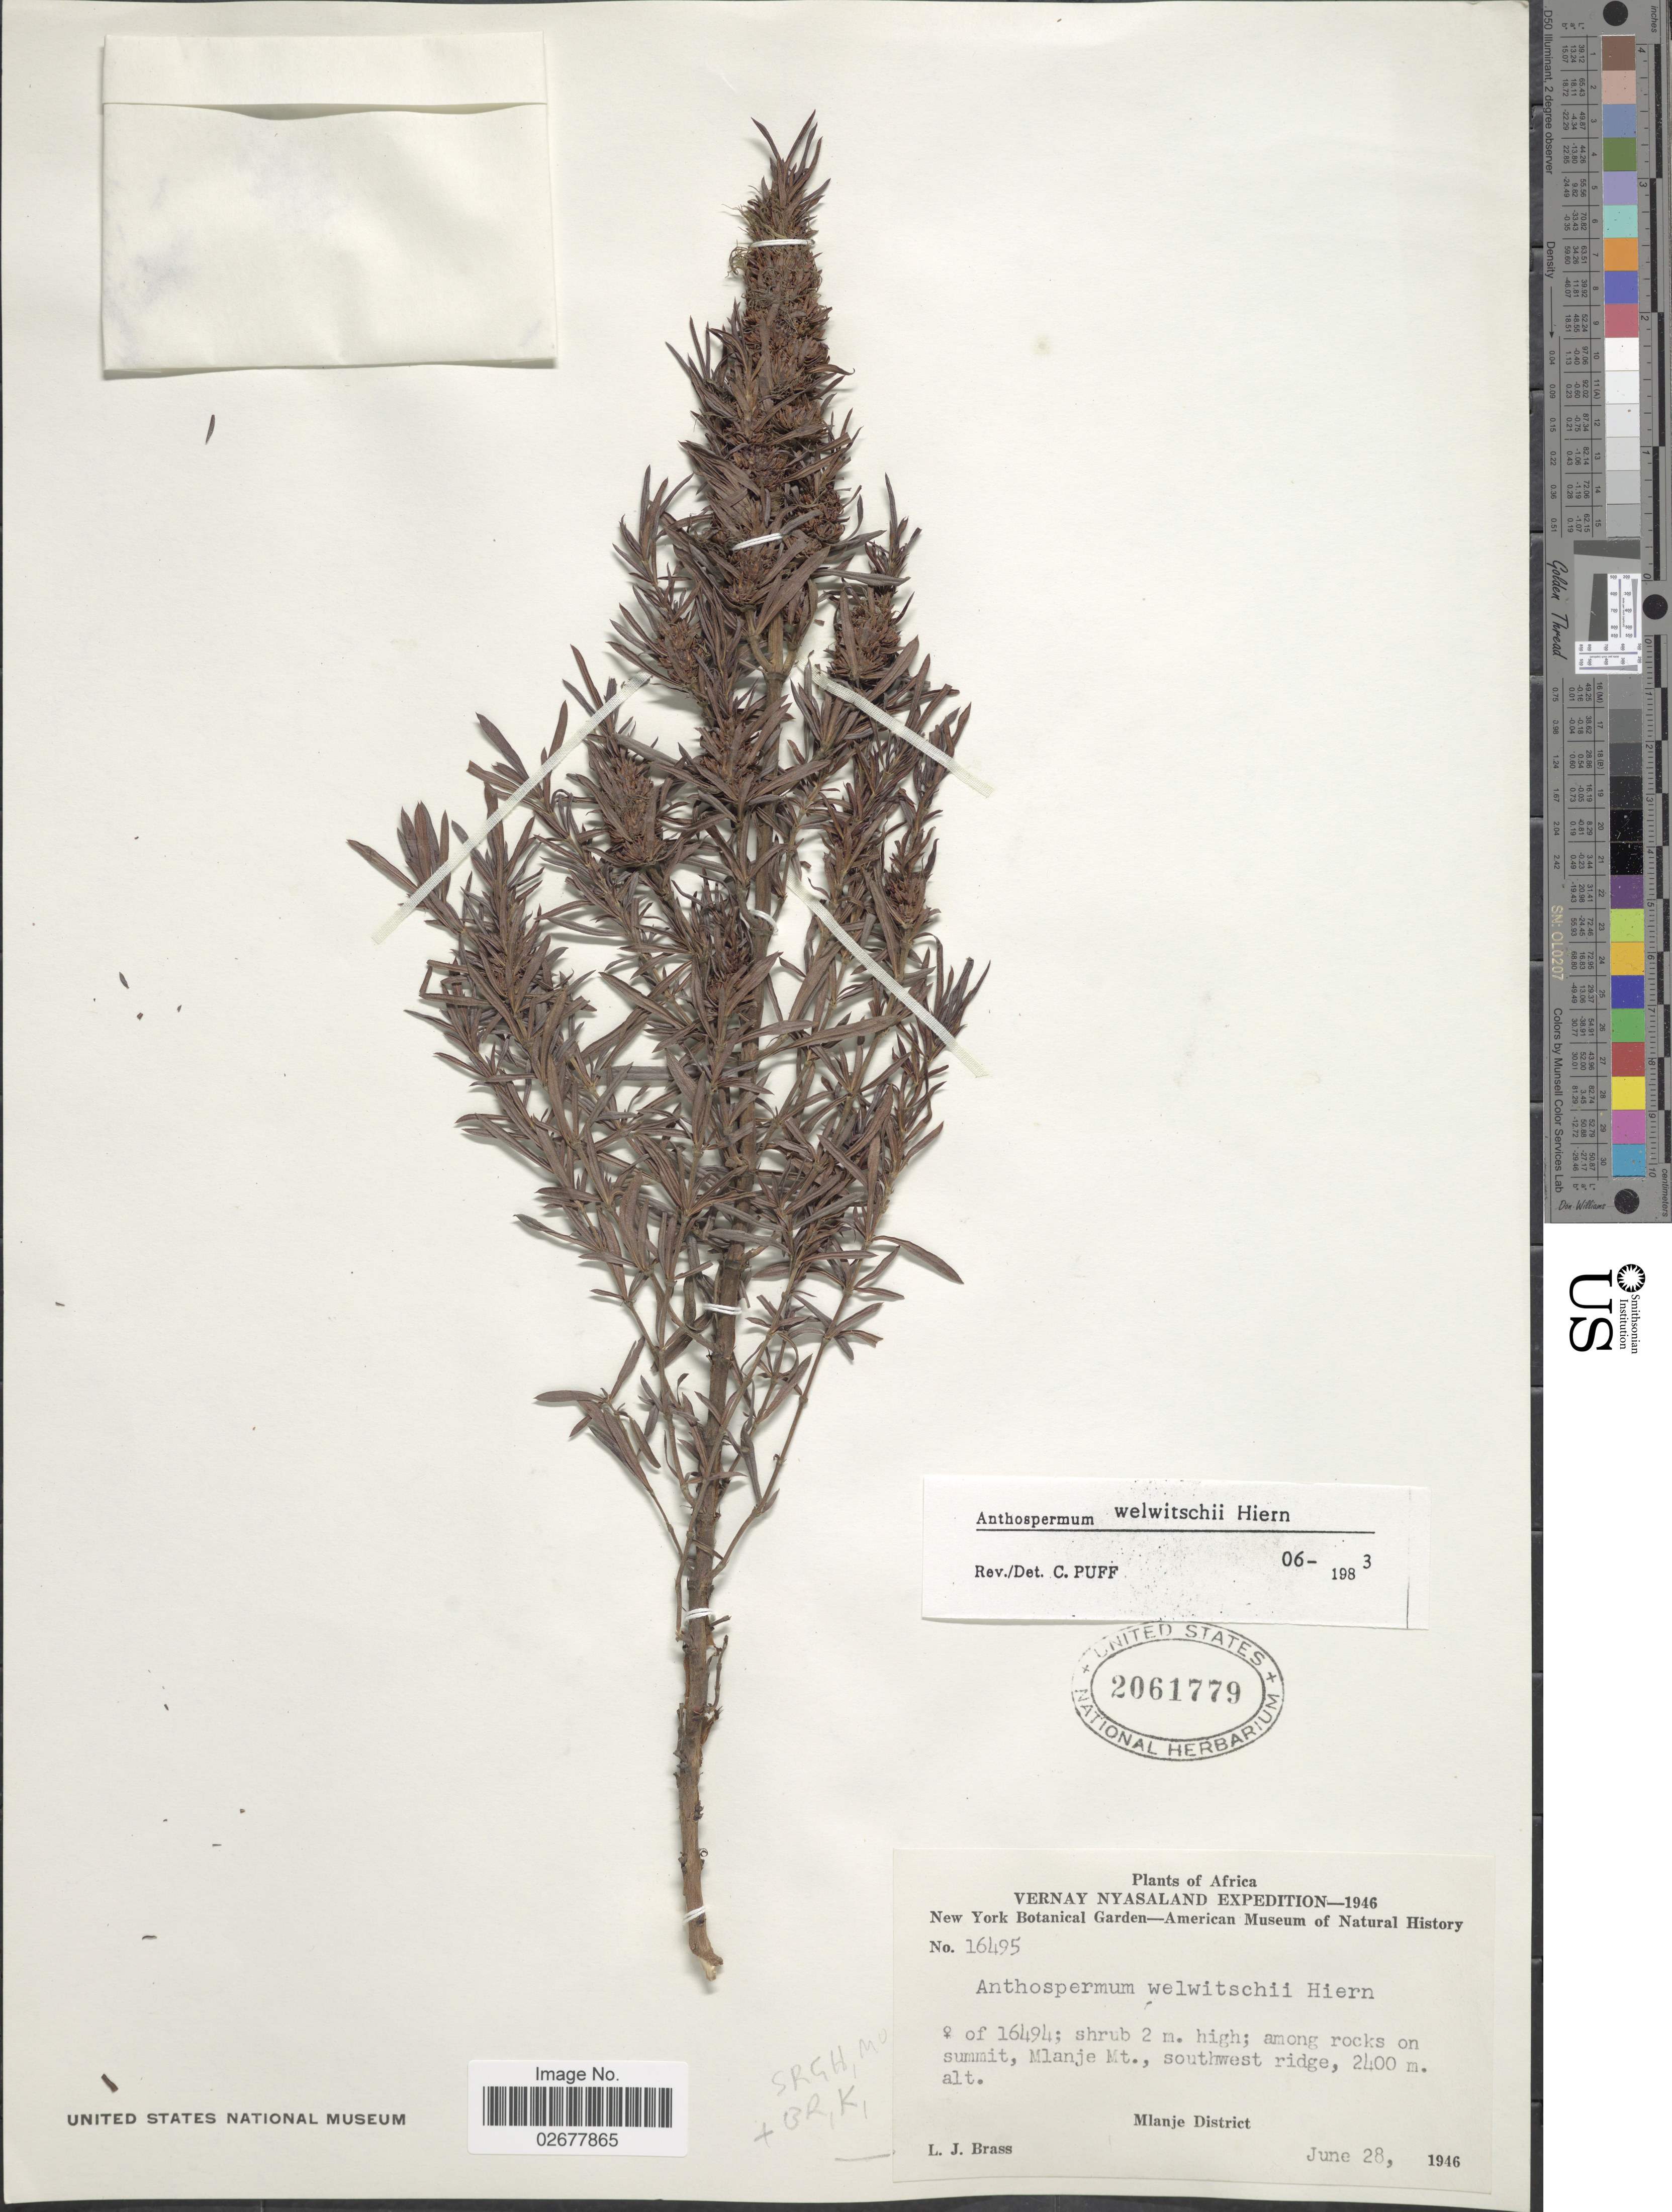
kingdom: Plantae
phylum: Tracheophyta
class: Magnoliopsida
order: Gentianales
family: Rubiaceae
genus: Anthospermum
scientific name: Anthospermum welwitschii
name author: Hiern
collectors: L. J. Brass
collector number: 16495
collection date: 1946-06-28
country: Malawi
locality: Vernay Nyasaland; among rocks on summit, Mlanje Mt., southwest ridge, Mlanje District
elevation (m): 2400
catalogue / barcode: US 2061779